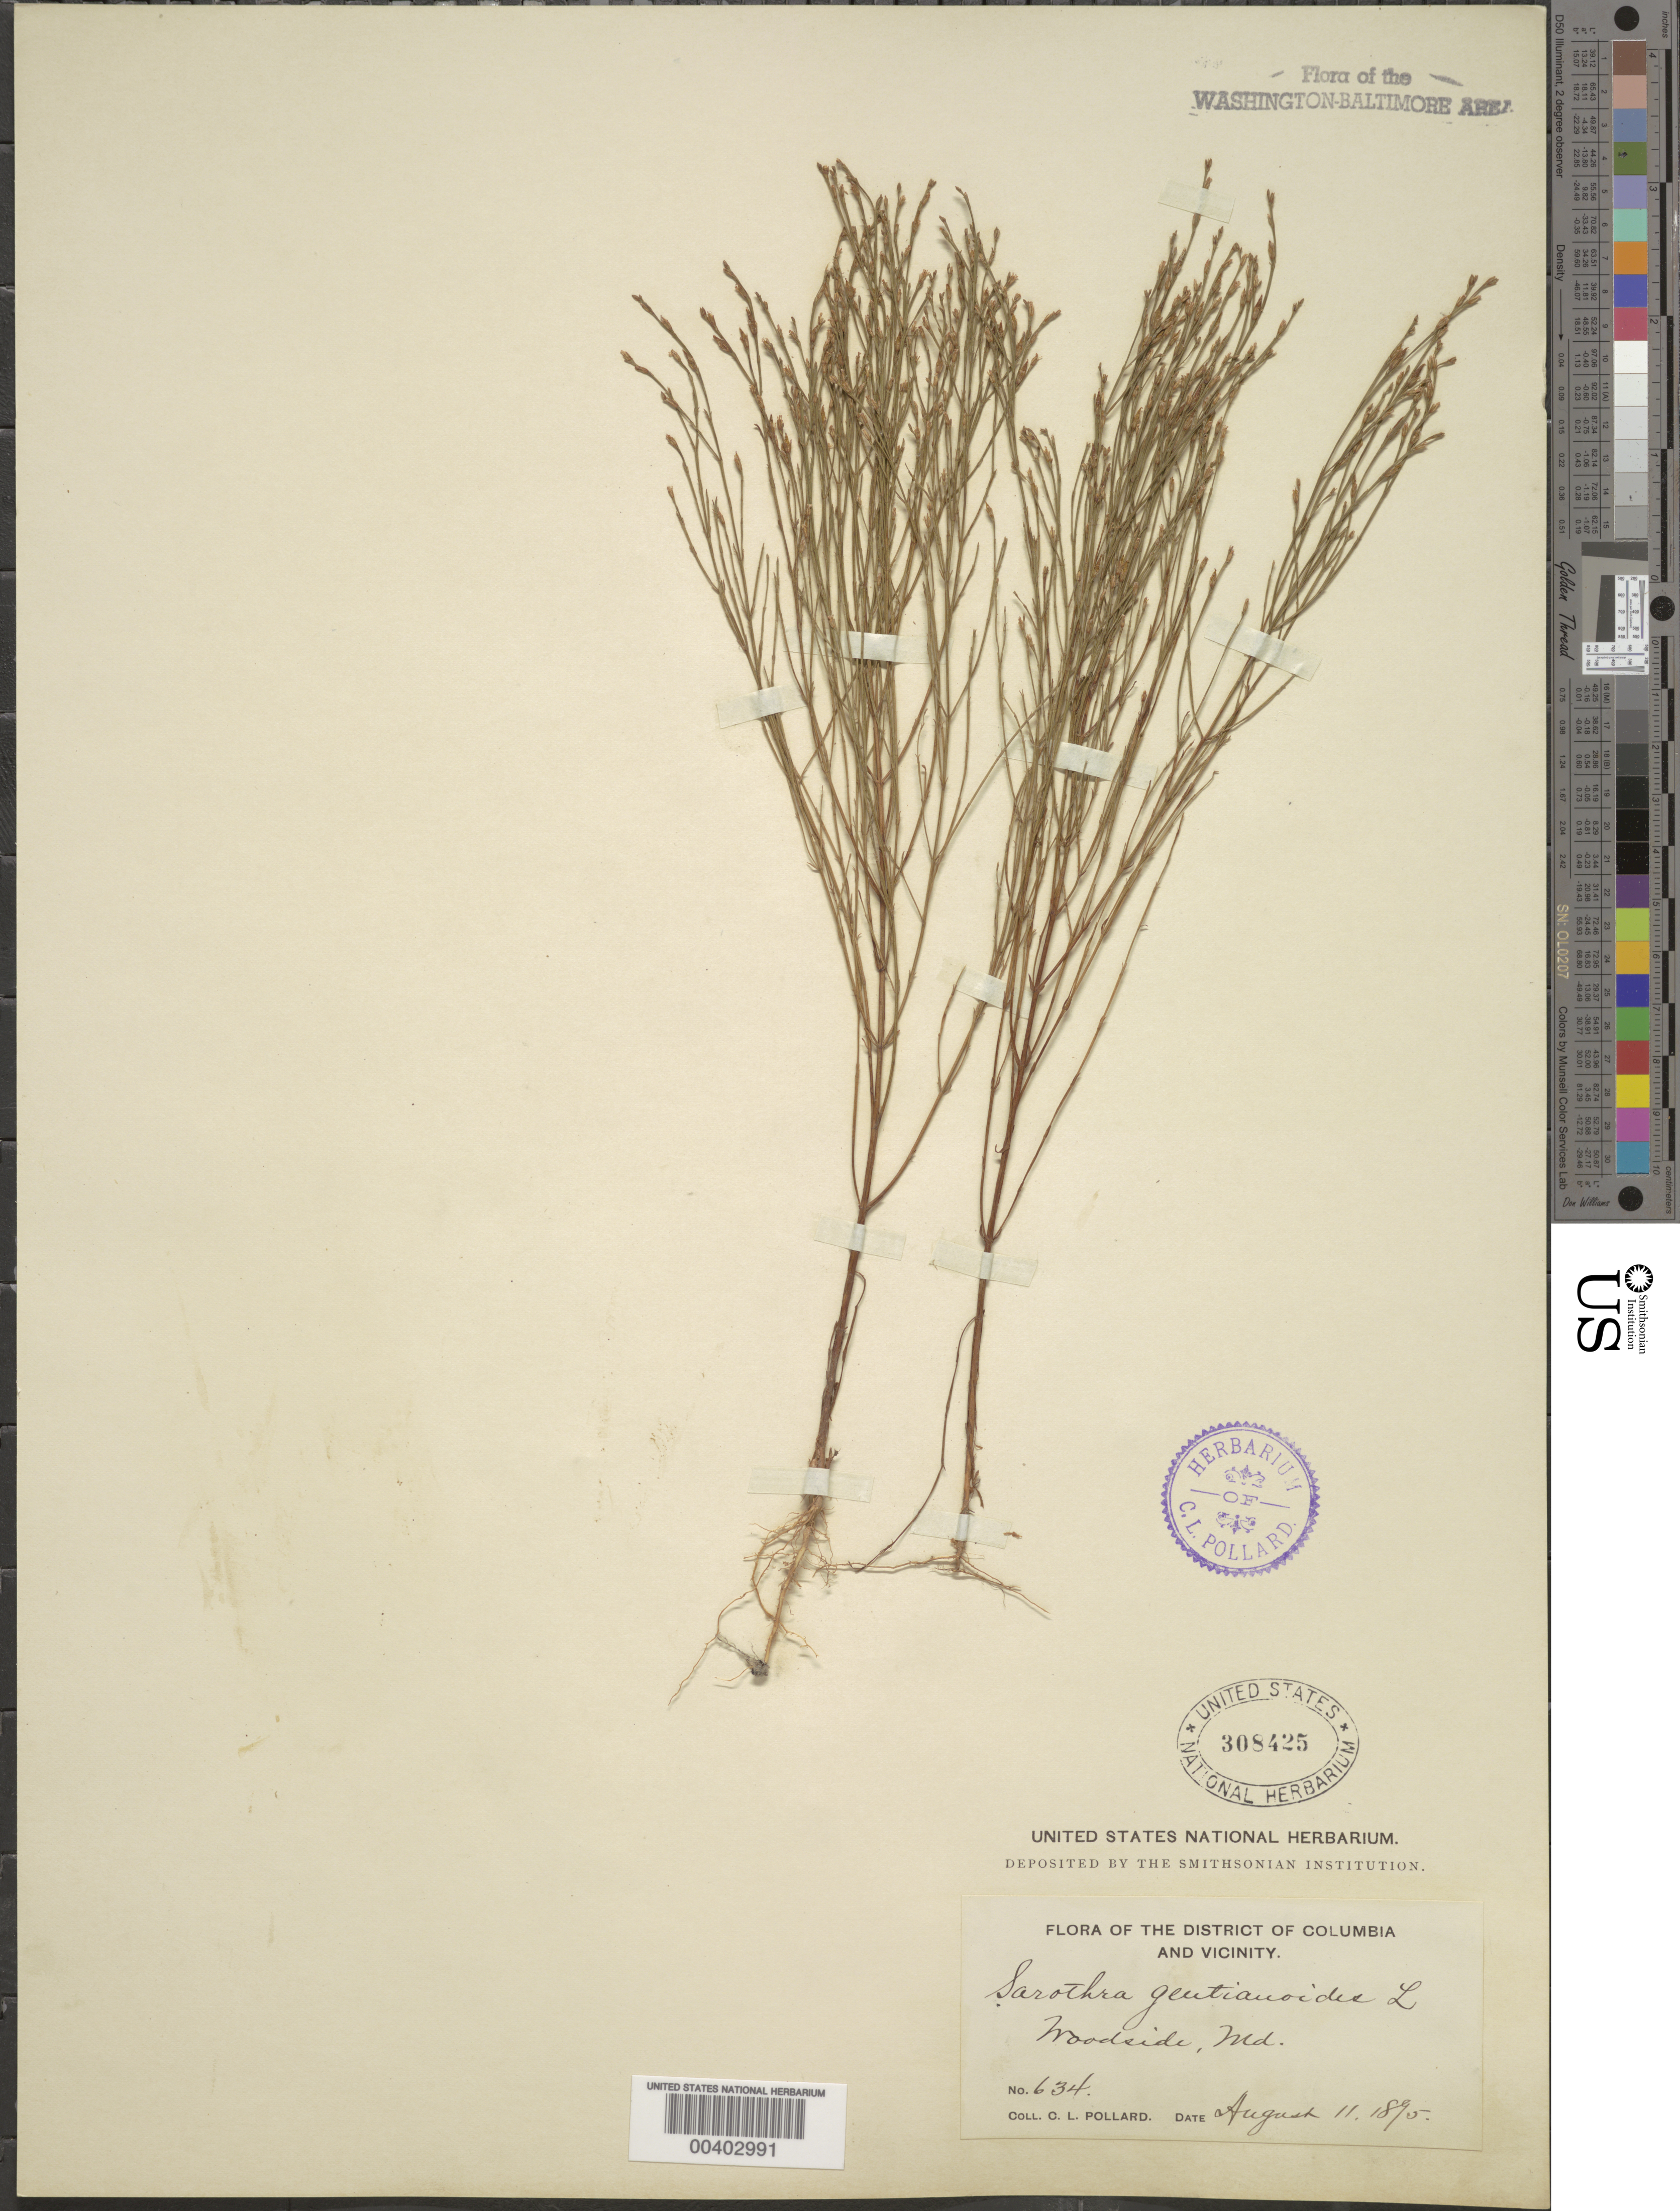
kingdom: Plantae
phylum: Tracheophyta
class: Magnoliopsida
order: Malpighiales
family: Hypericaceae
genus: Hypericum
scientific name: Hypericum gentianoides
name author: (L.) Britton, Stearns & Poggenb.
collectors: C. L. Pollard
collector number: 634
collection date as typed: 11 Aug 1895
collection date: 1895-08-11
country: United States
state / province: Maryland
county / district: Montgomery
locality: Woodside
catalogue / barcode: US 308425